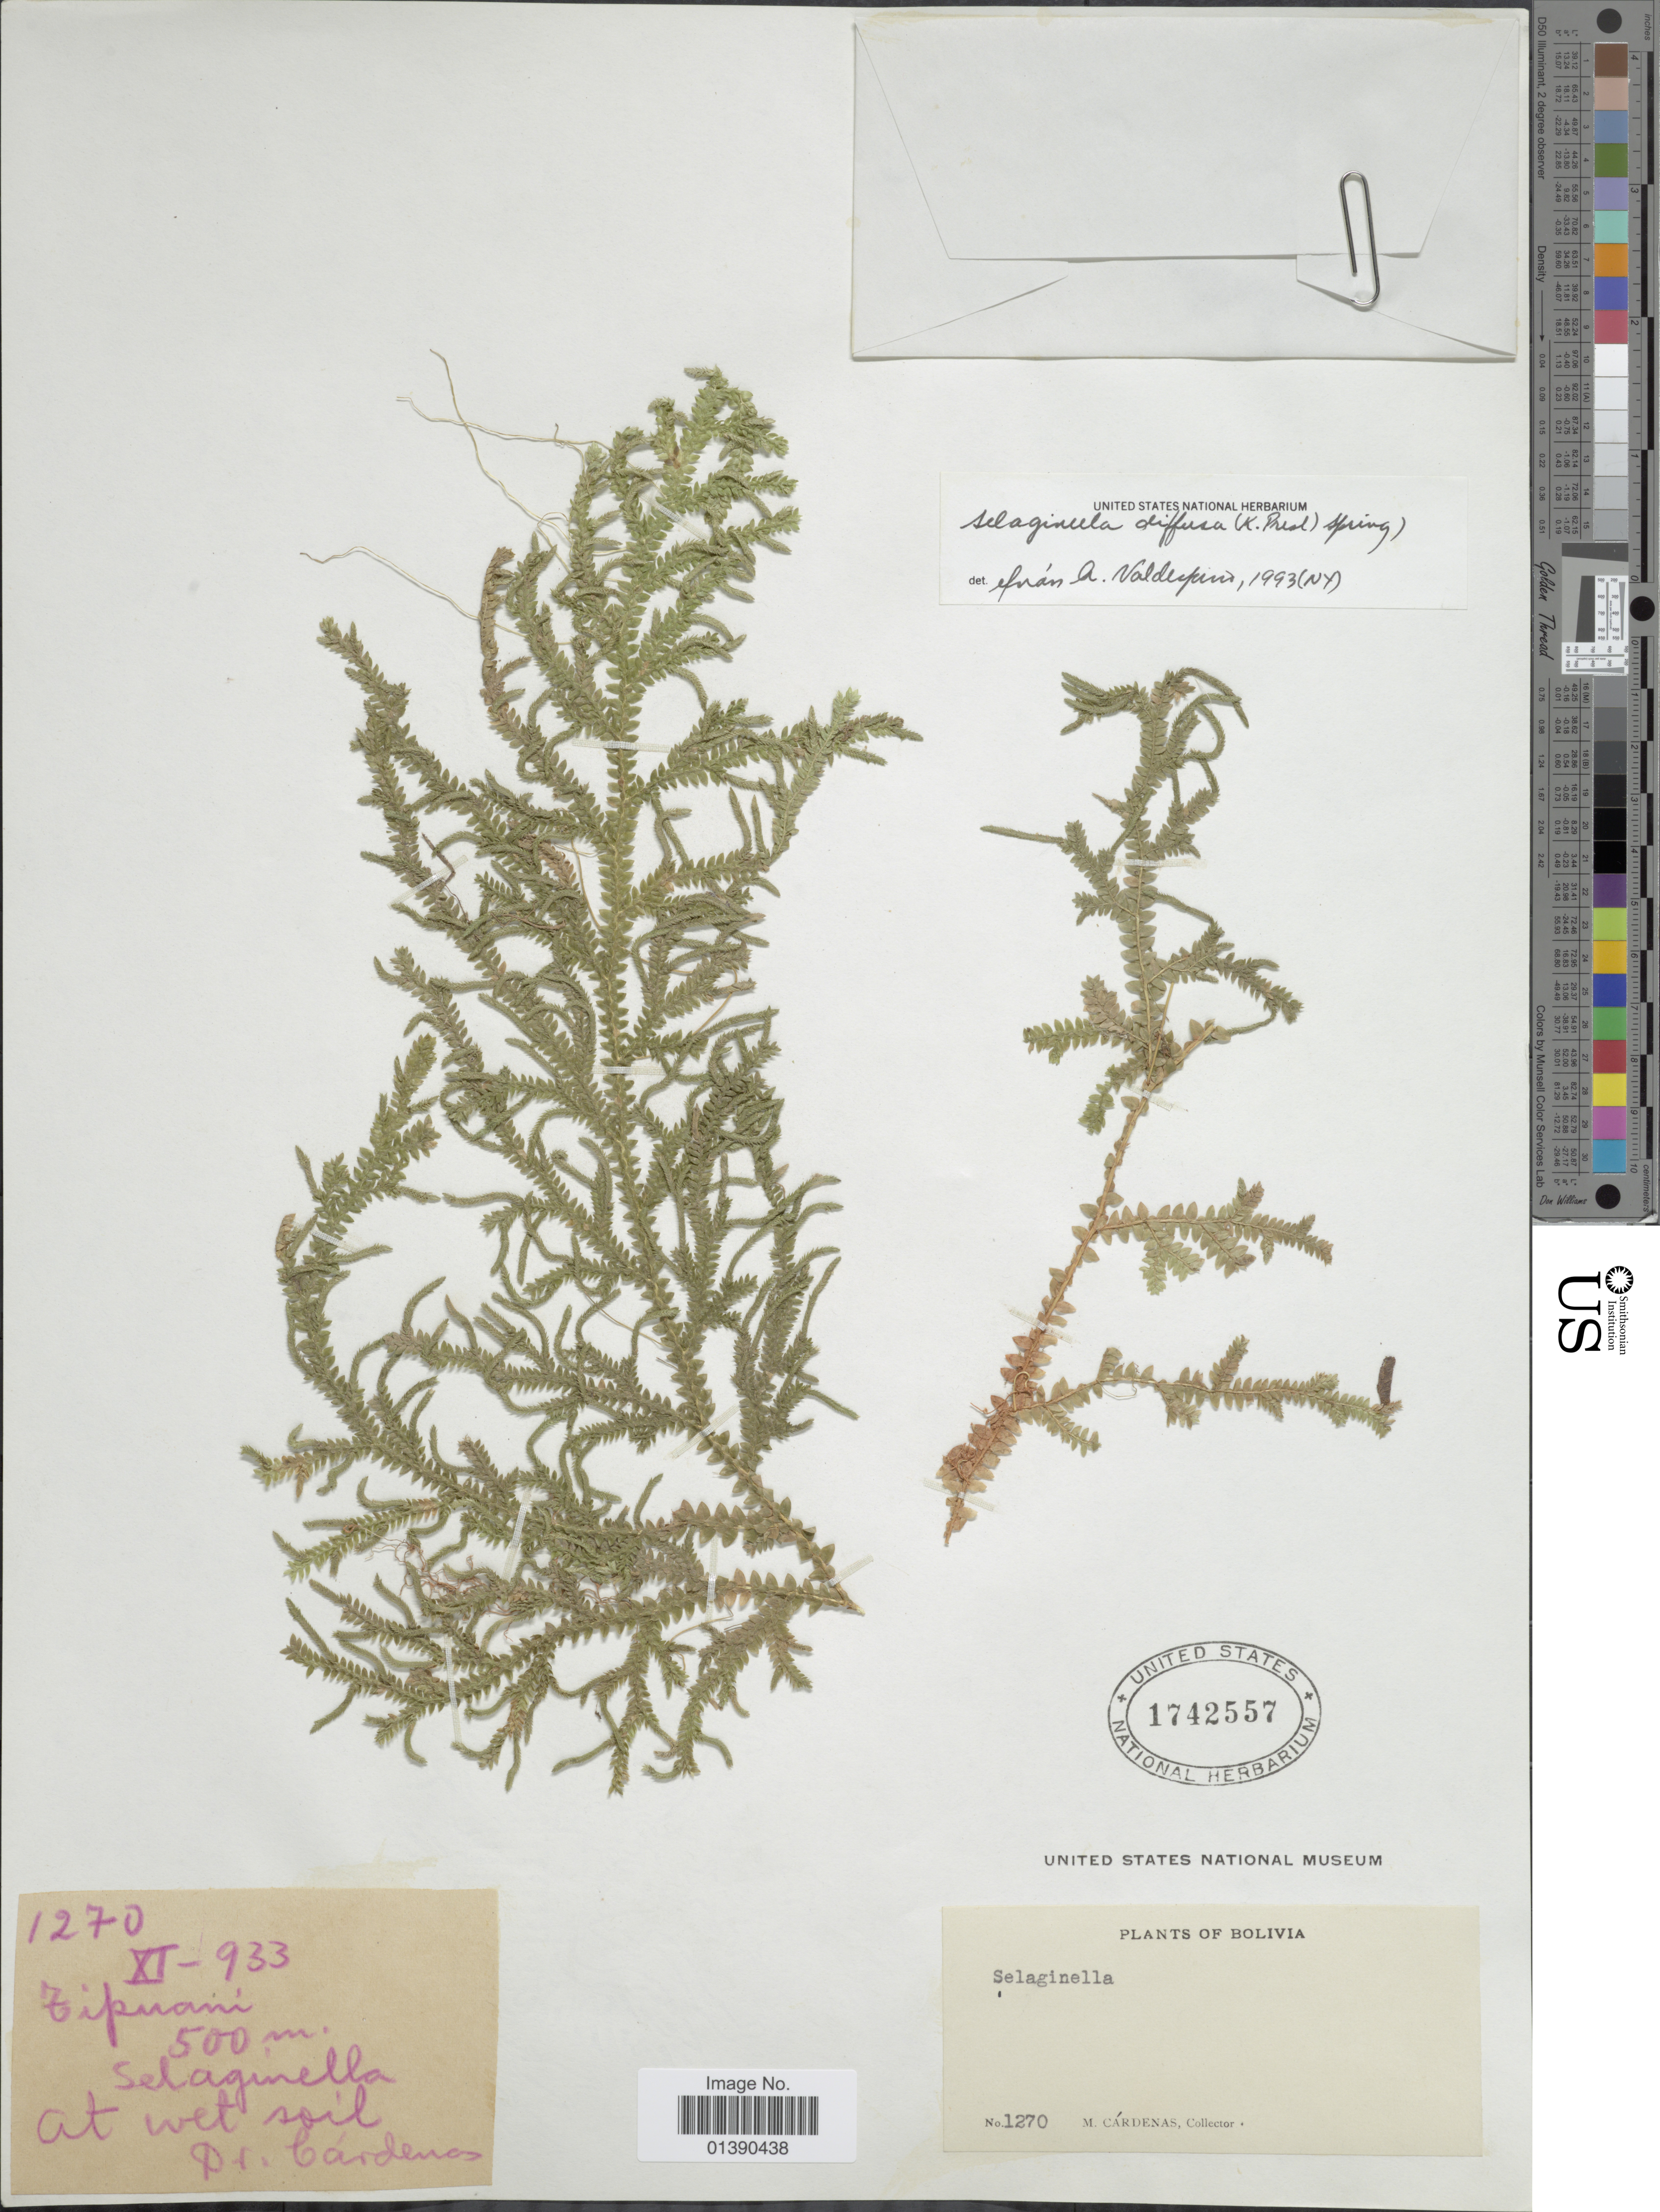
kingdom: Plantae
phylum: Tracheophyta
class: Lycopodiopsida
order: Selaginellales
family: Selaginellaceae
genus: Selaginella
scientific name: Selaginella diffusa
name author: (C. Presl) Spring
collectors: M. Cárdenas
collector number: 1270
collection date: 1933-11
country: Bolivia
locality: Tipuani. At wet soil.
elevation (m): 500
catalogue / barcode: US 1742557